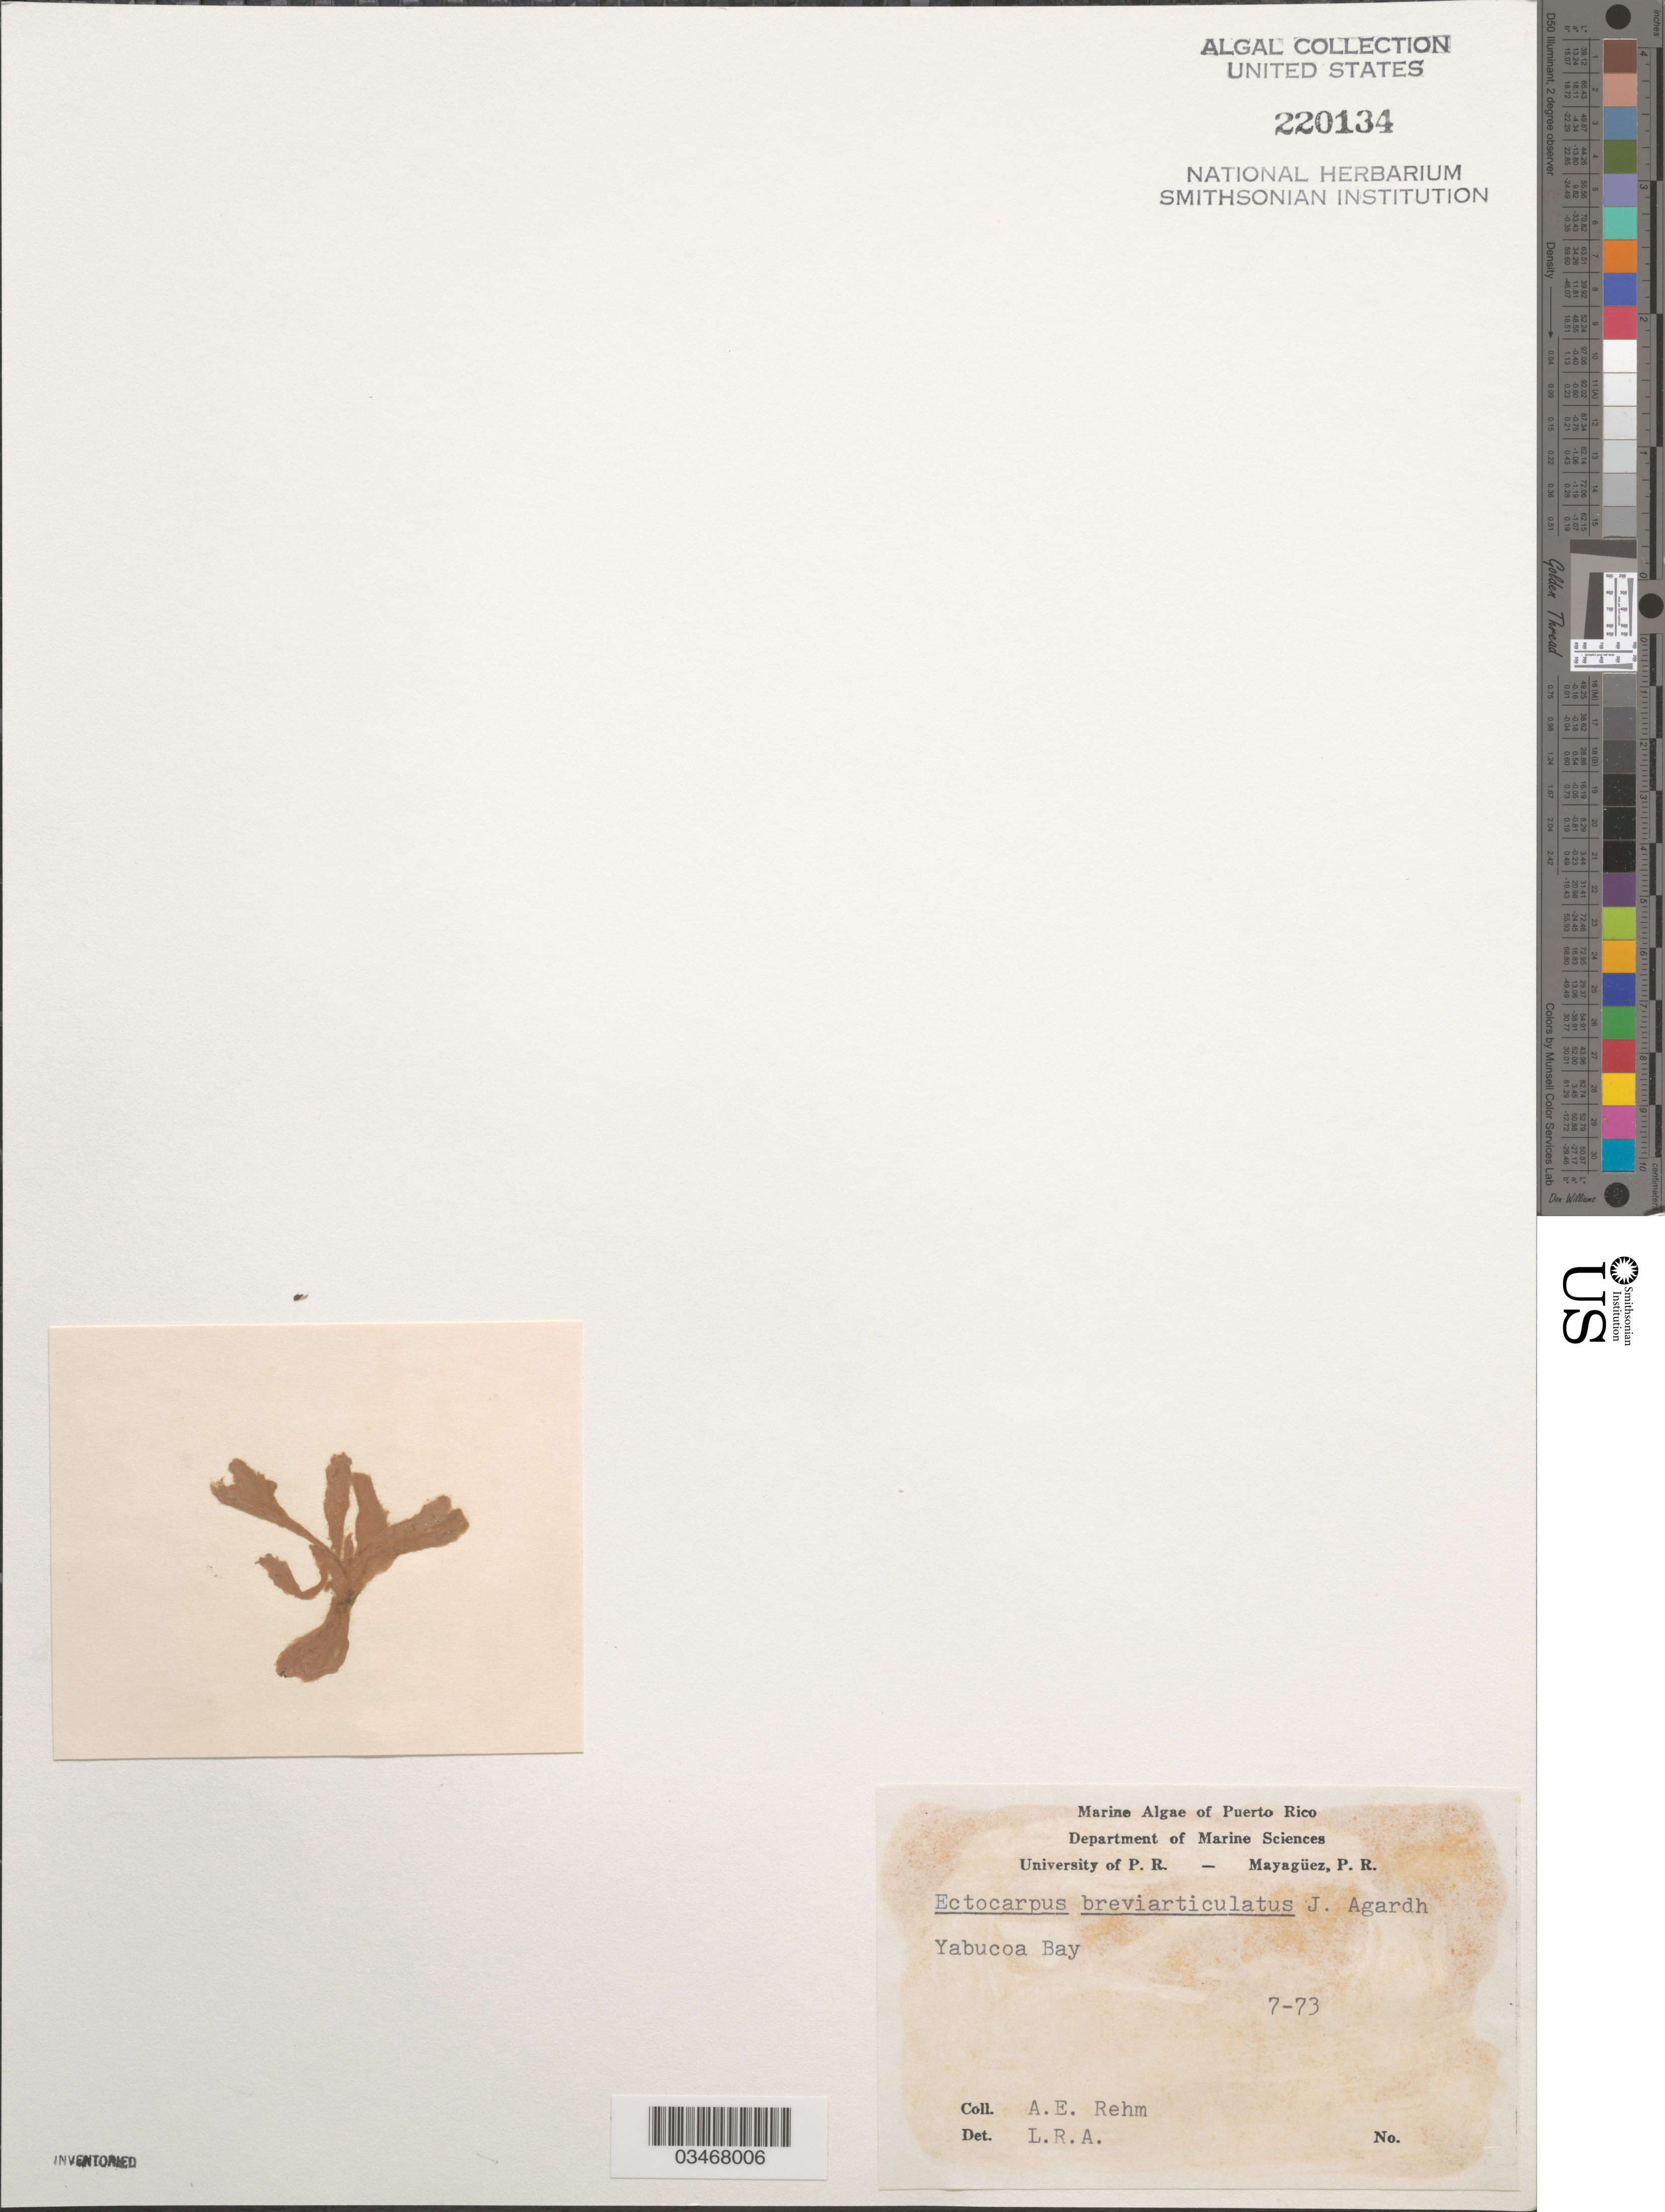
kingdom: Chromista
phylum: Ochrophyta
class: Phaeophyceae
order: Scytothamnales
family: Asteronemataceae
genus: Asteronema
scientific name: Asteronema breviarticulatum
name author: (J. Agardh) Ouriques & Bouzon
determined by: Algae name updating Project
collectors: A. Rehm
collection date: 1973-07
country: Puerto Rico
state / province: Yabucoa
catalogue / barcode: US 220134